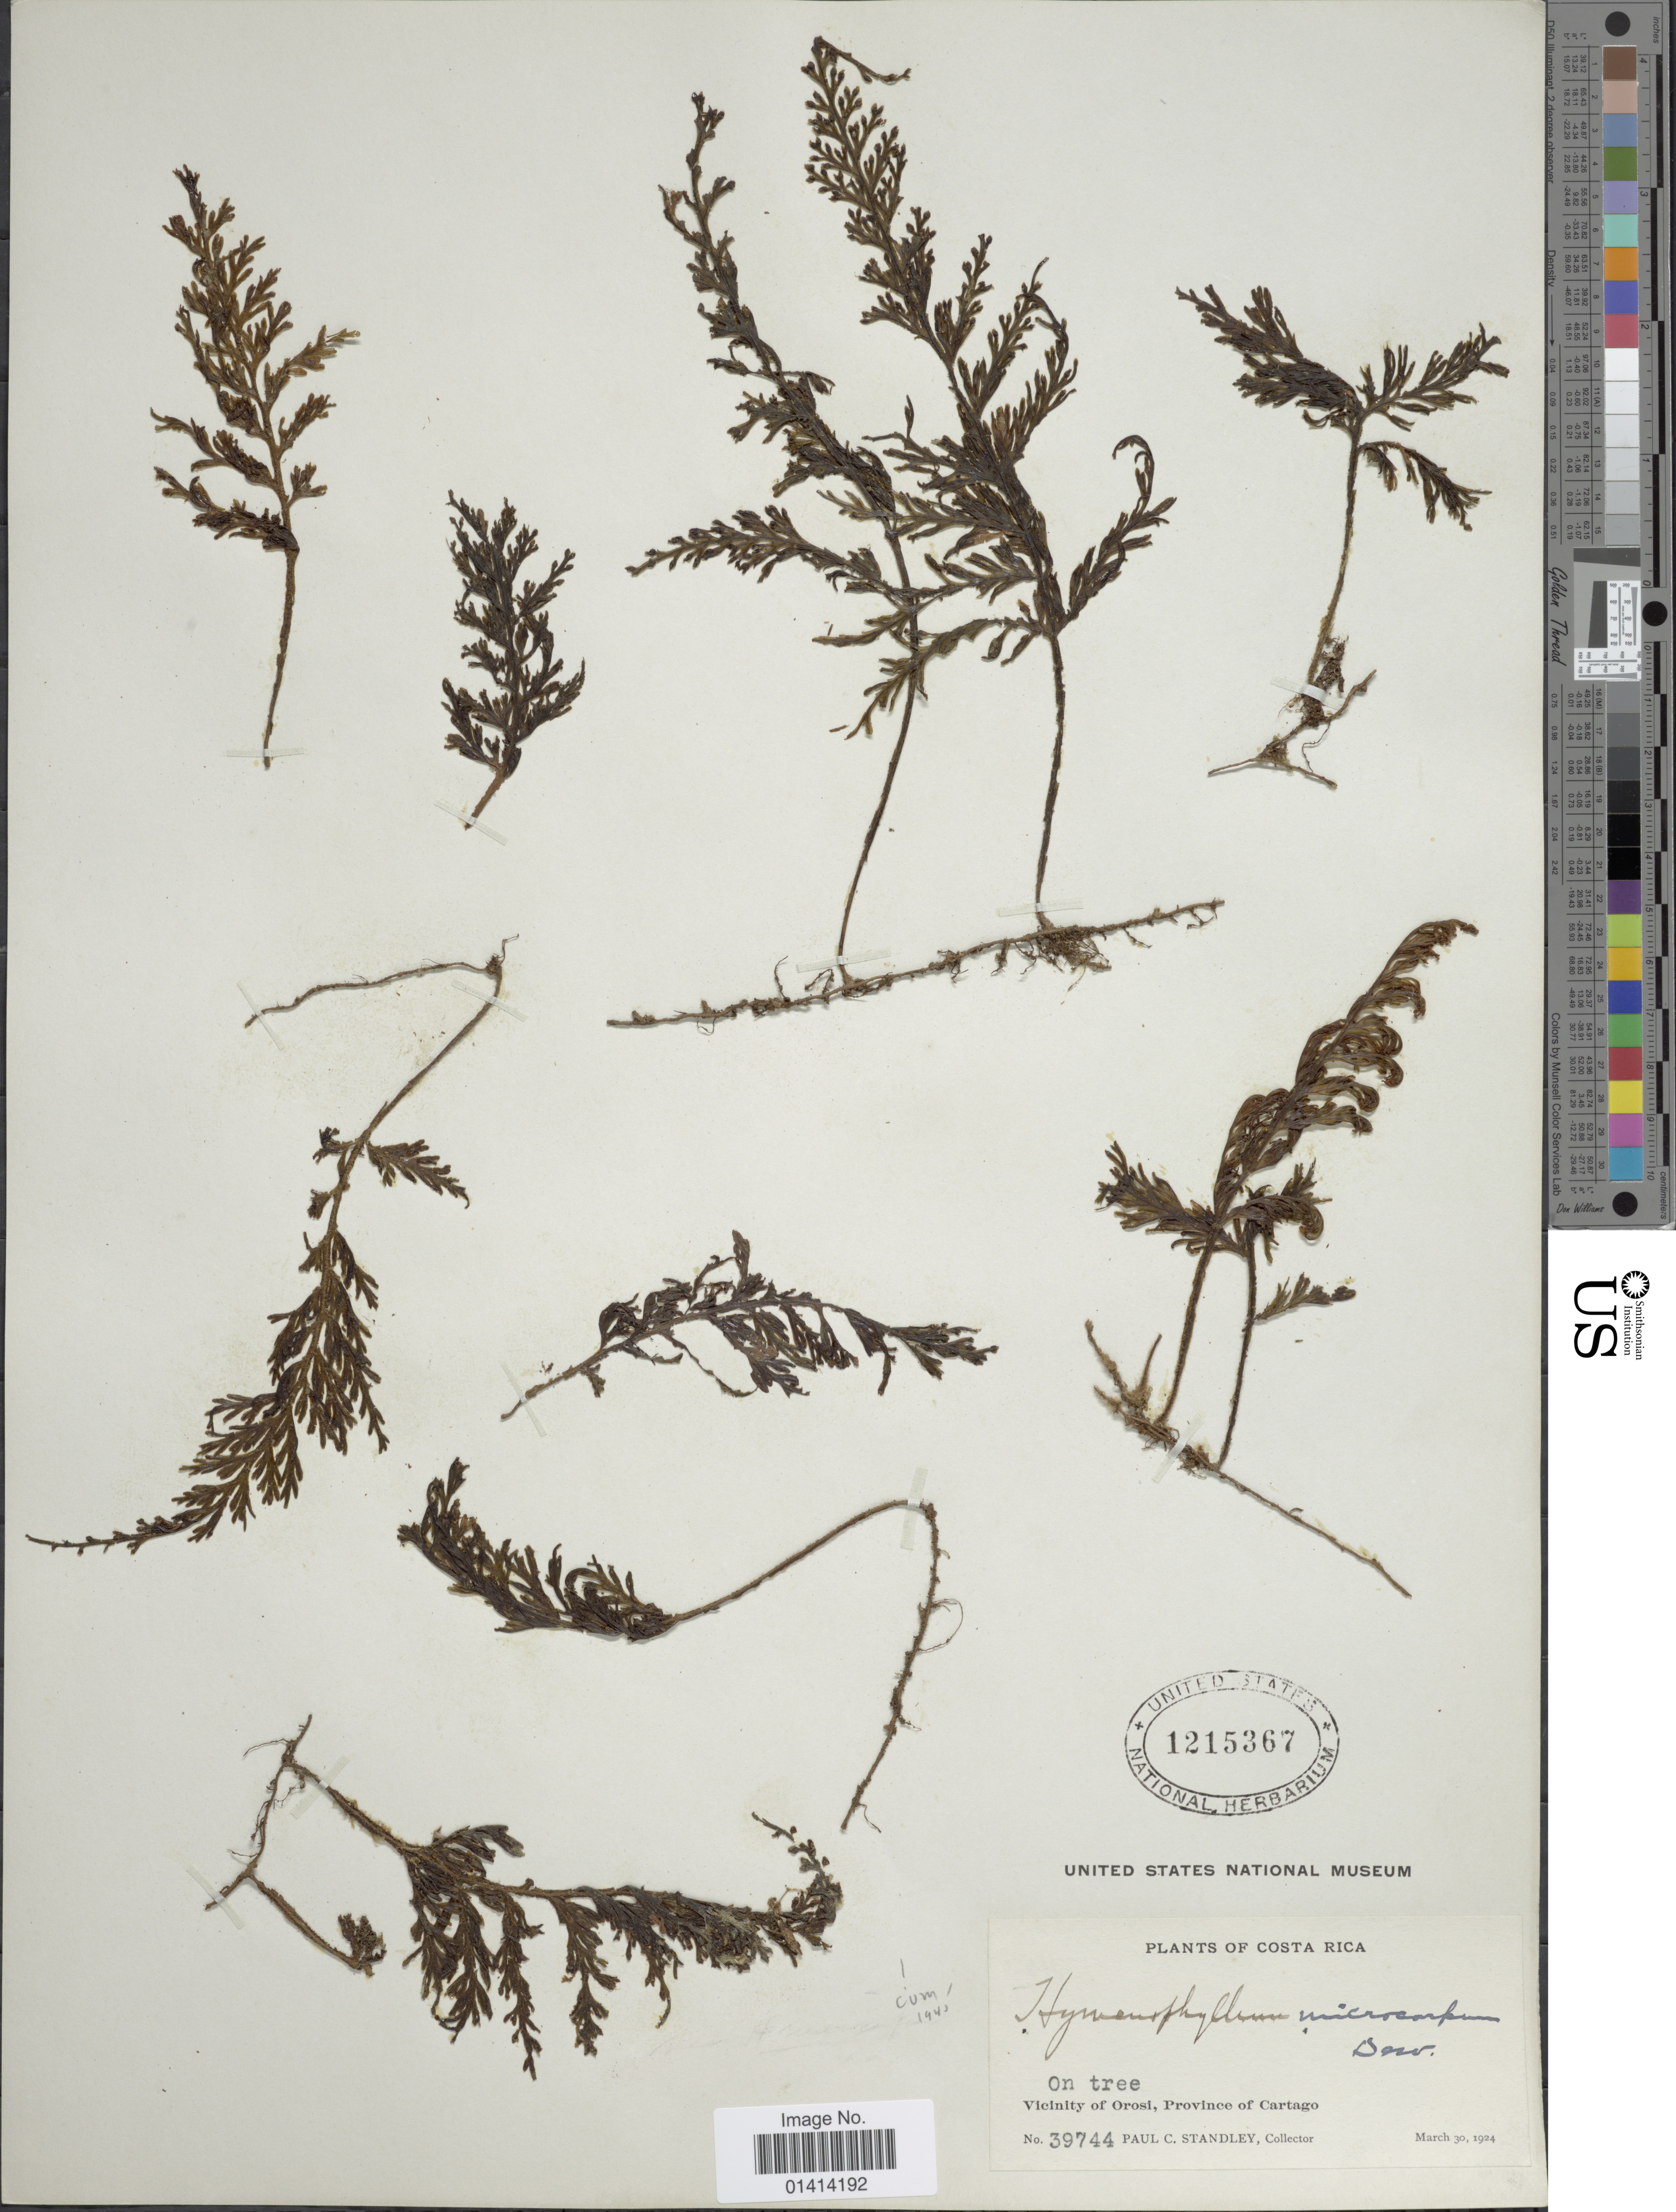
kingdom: Plantae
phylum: Tracheophyta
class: Polypodiopsida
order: Hymenophyllales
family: Hymenophyllaceae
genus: Hymenophyllum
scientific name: Hymenophyllum microcarpum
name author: (Desv.) Lellinger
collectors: P. C. Standley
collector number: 39744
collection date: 1924-03-30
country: Costa Rica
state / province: Cartago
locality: Vicinity of Orosi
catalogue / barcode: US 1215367